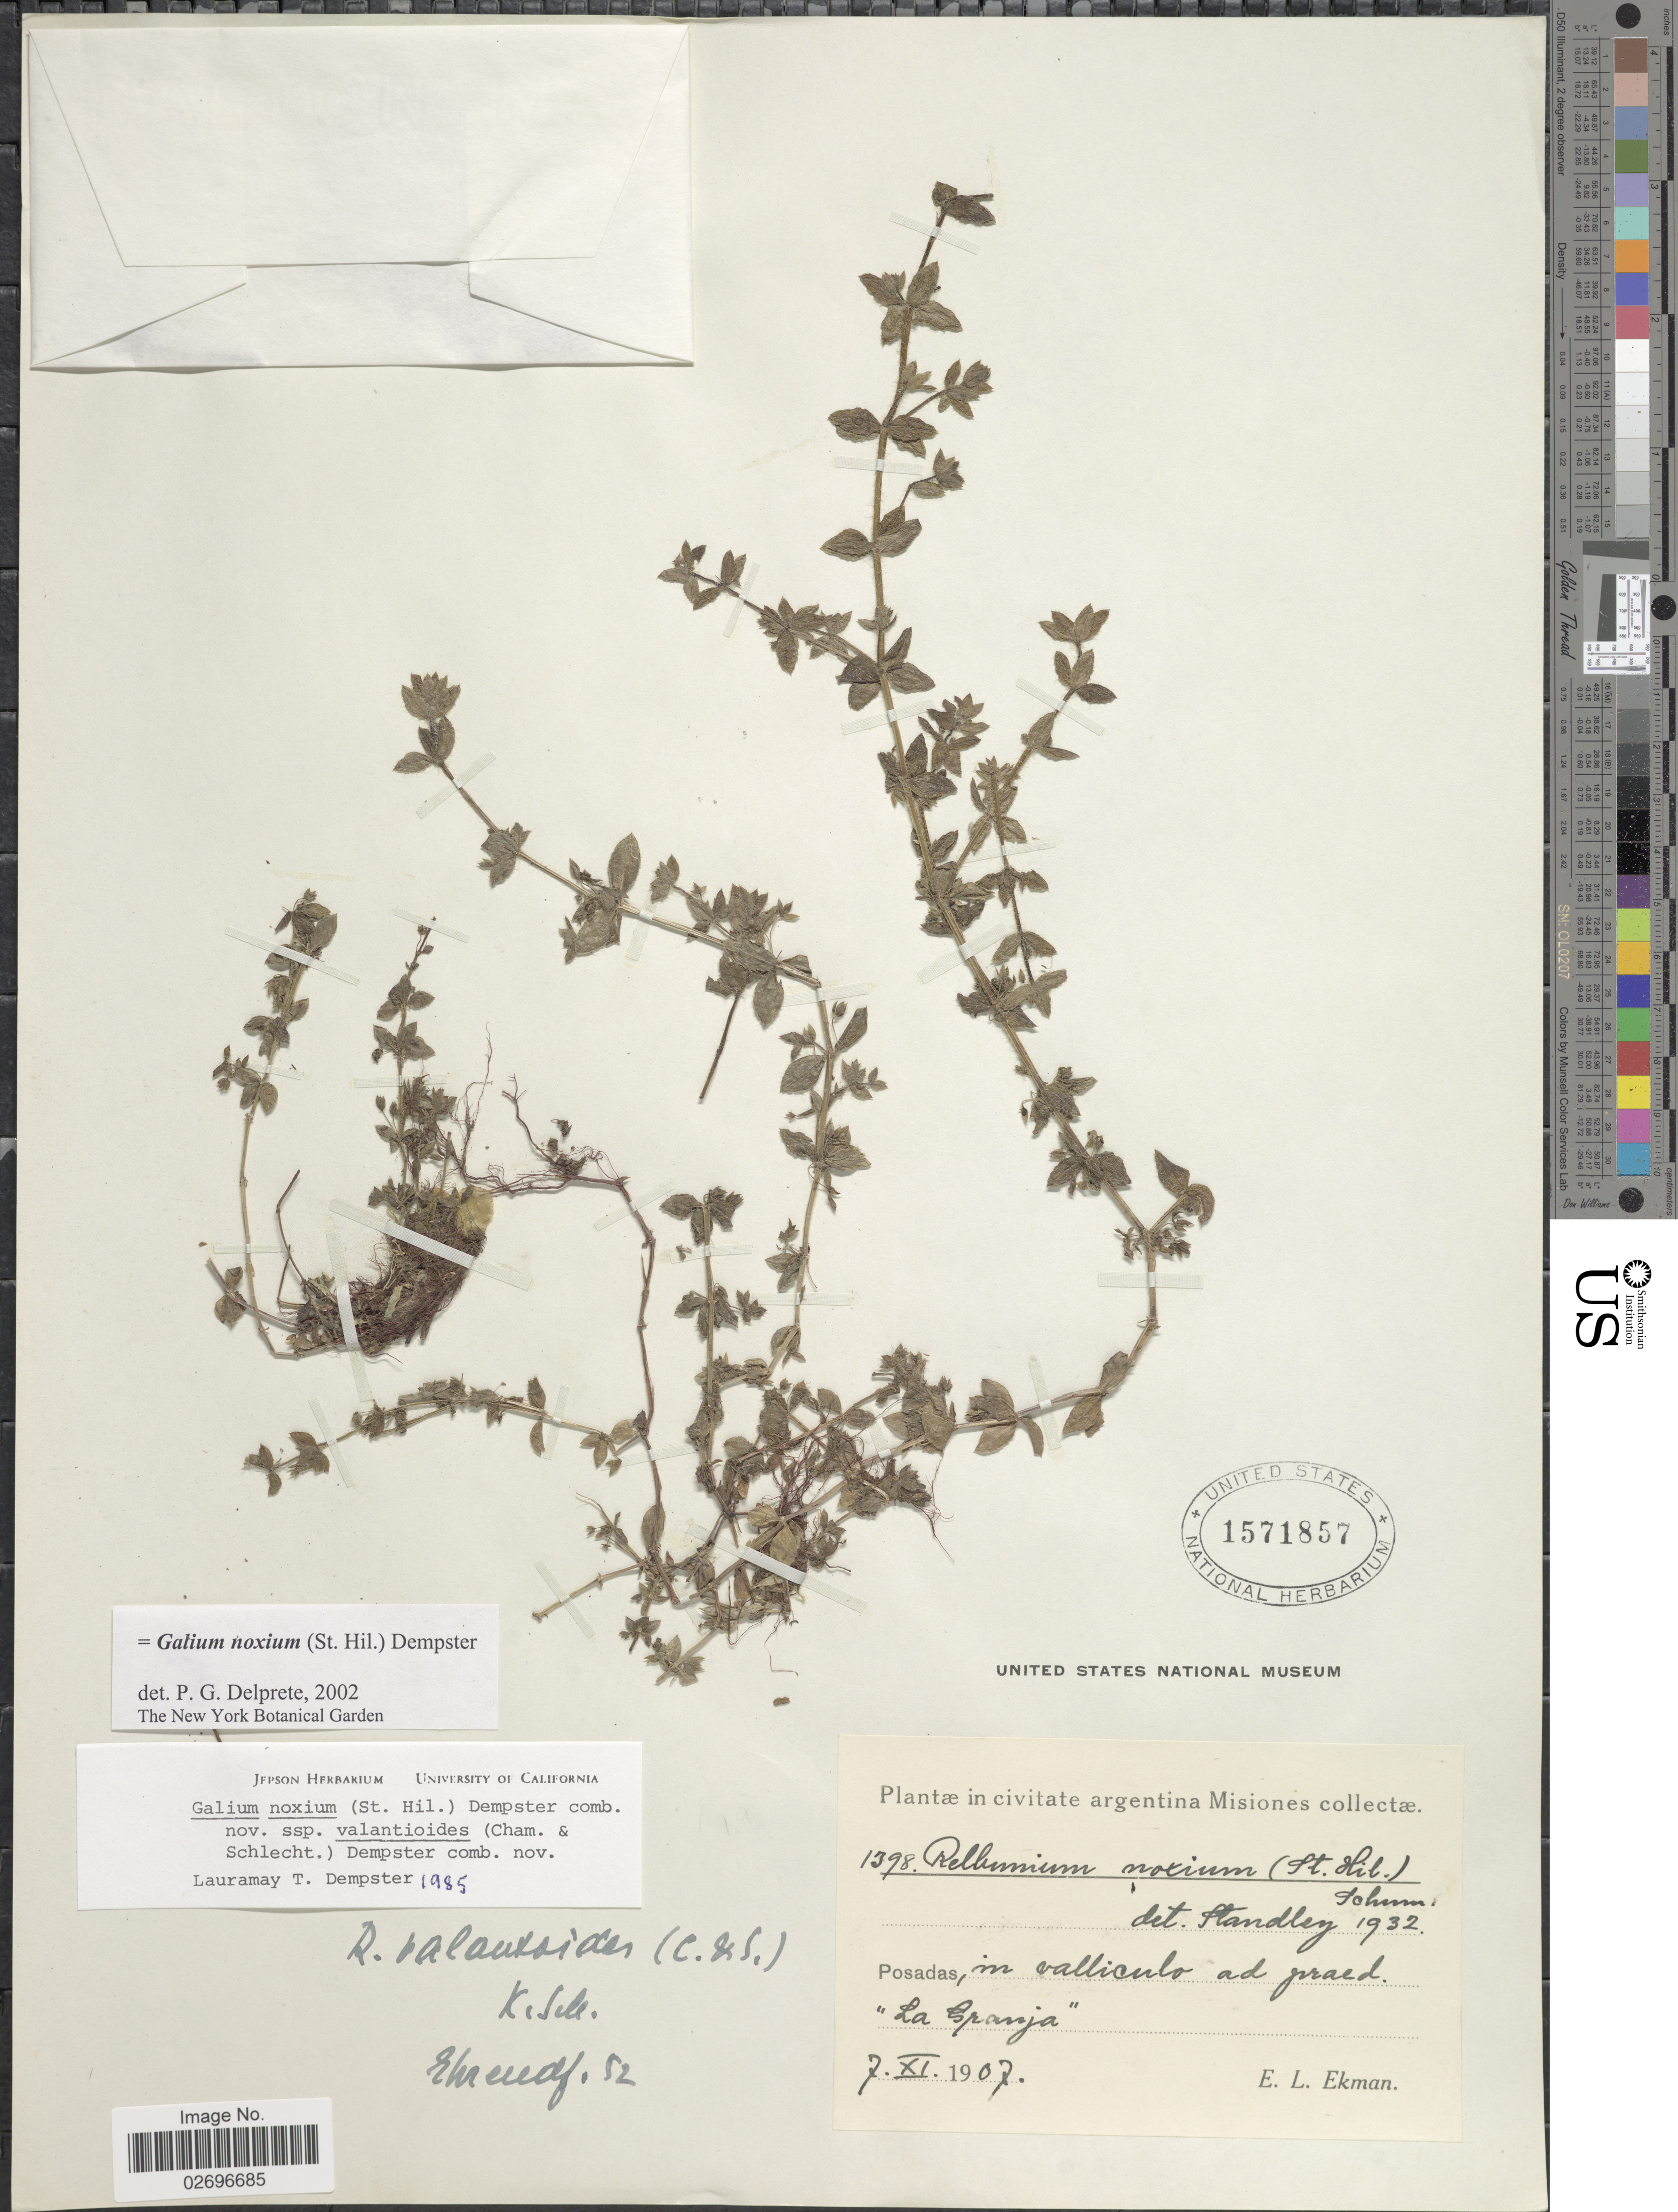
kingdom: Plantae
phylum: Tracheophyta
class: Magnoliopsida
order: Gentianales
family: Rubiaceae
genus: Galium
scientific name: Galium noxium subsp. valantioides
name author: (Cham. & Schltdl.) Dempster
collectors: E. L. Ekman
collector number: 1398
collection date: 1907-11-07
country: Argentina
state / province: Misiones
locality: Posadas, in valliculo ad praed. 'La Granja'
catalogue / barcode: US 1571857